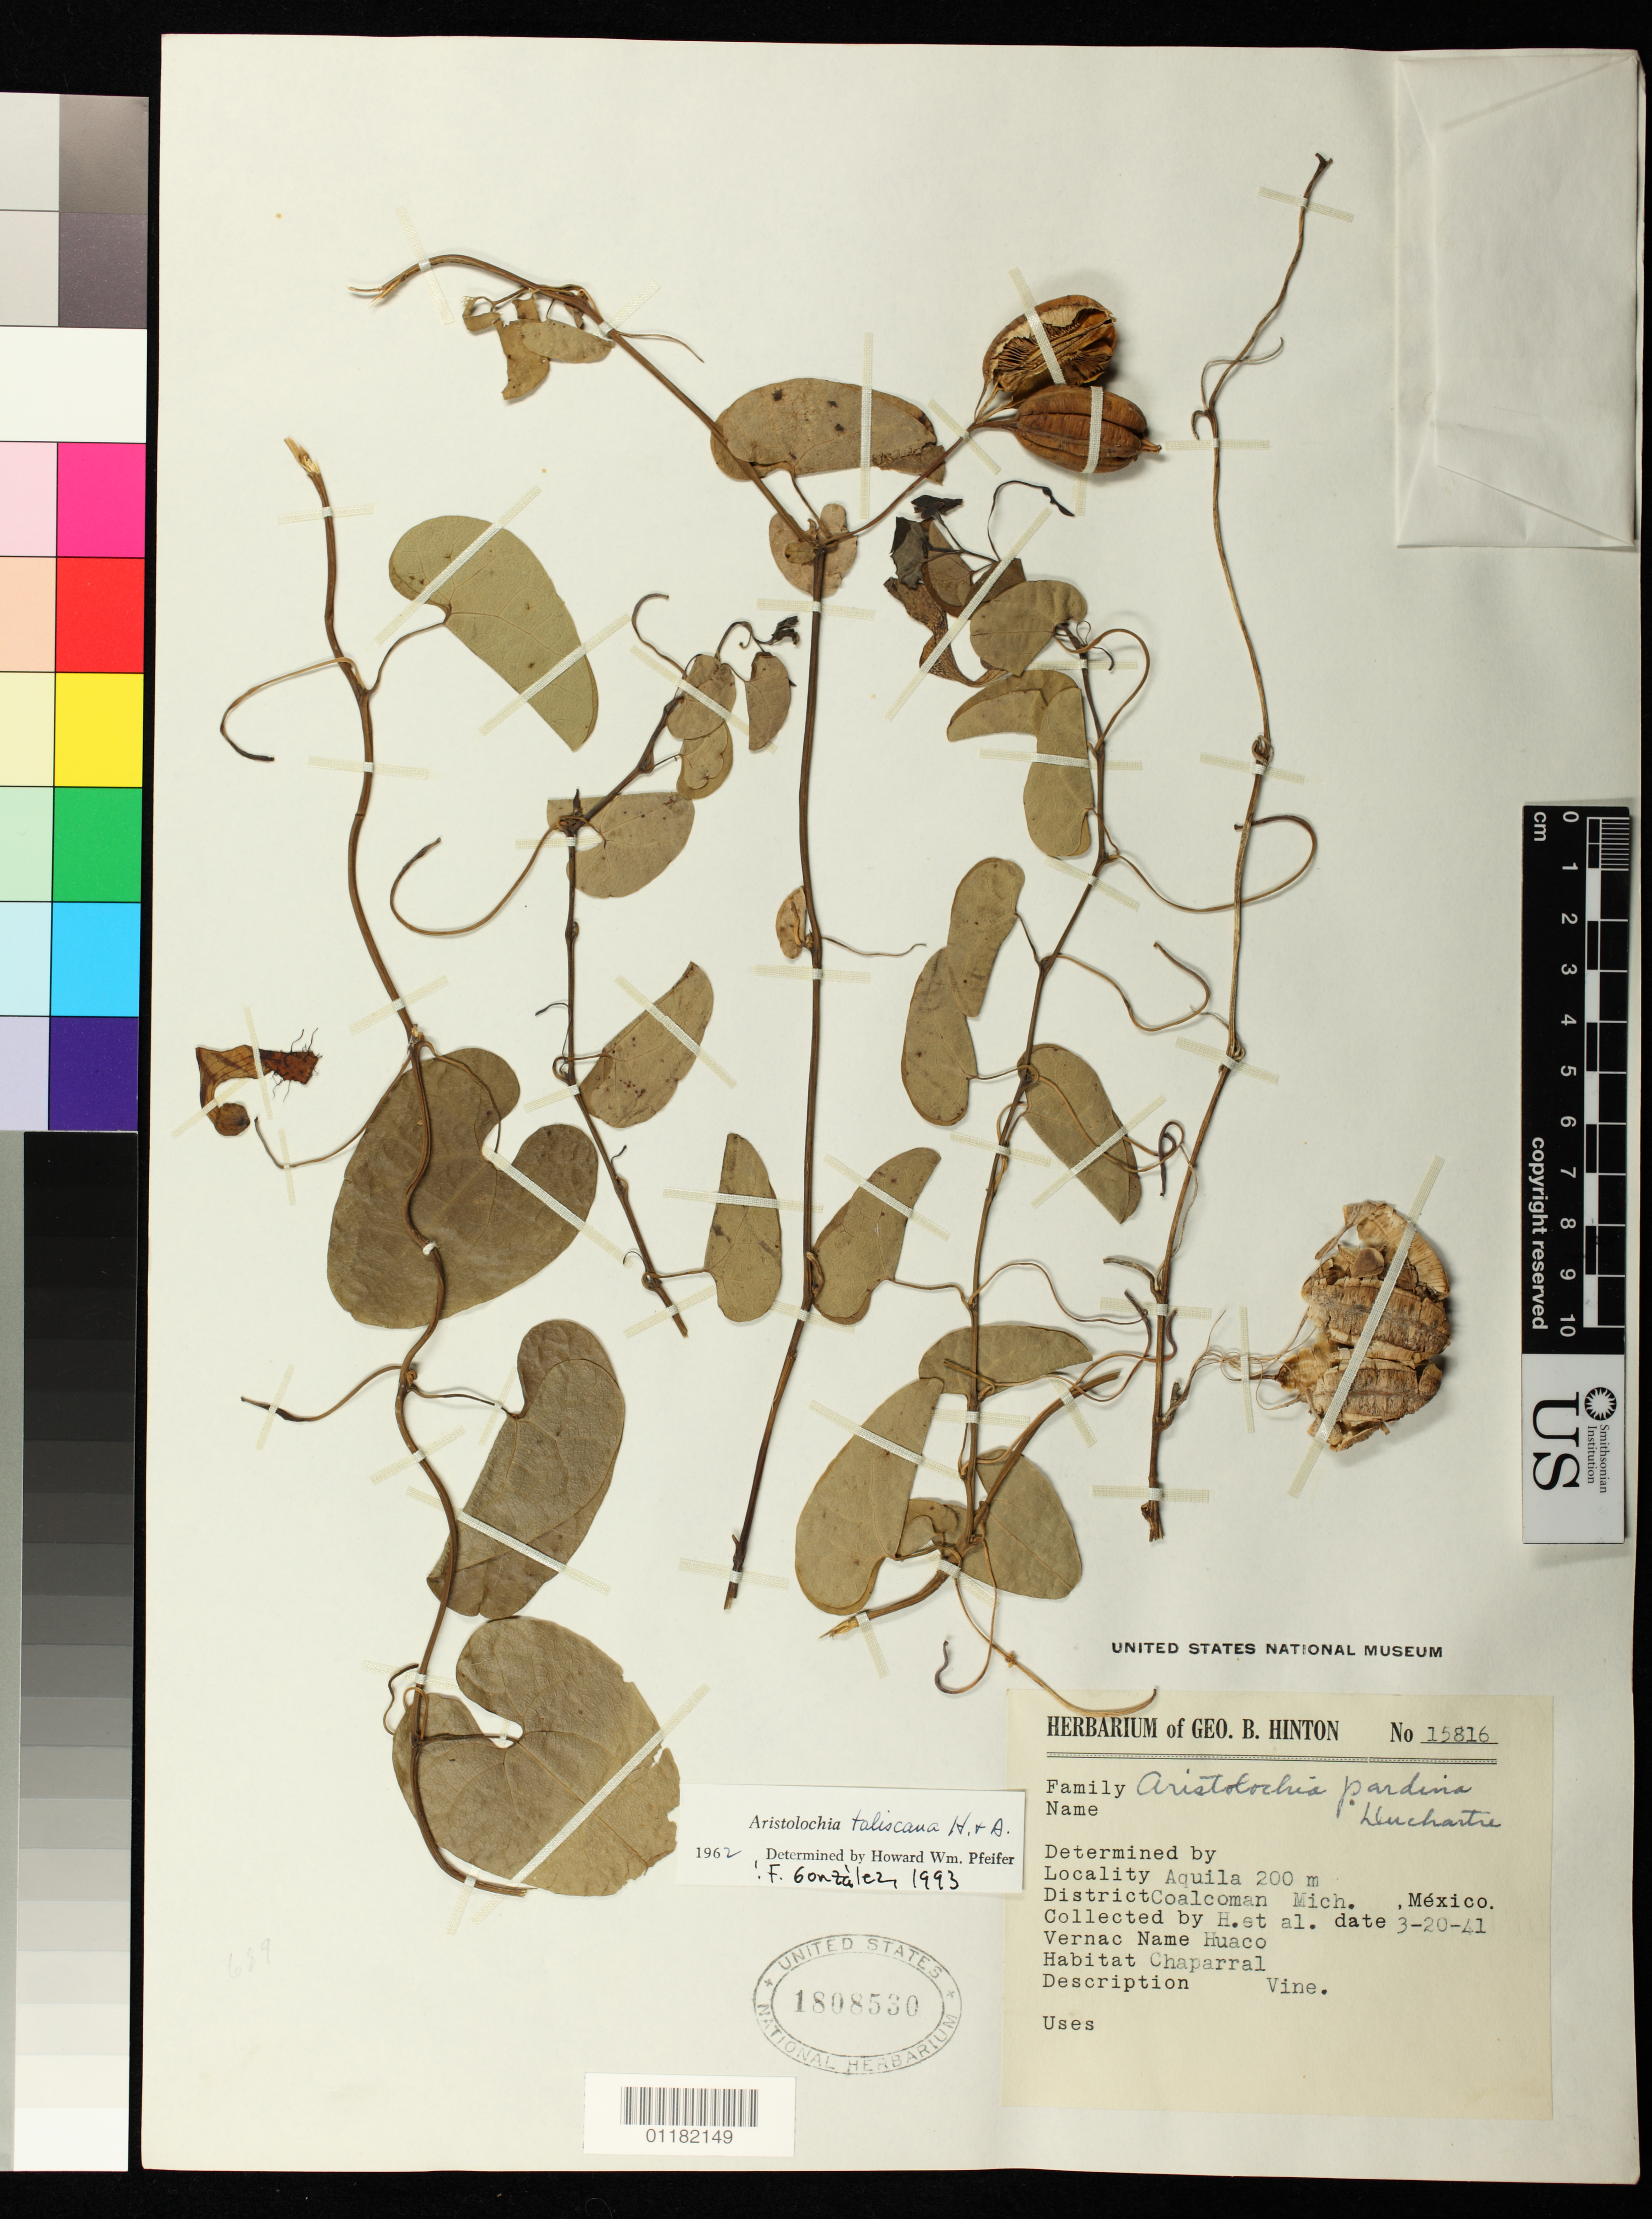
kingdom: Plantae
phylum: Tracheophyta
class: Magnoliopsida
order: Piperales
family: Aristolochiaceae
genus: Aristolochia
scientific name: Aristolochia taliscana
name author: Hook. & Arn.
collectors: G. B. Hinton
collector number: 15816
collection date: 1941-03-20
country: Mexico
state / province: Michoacán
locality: Aquila, Coalcoman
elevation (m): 200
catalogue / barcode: US 1808530